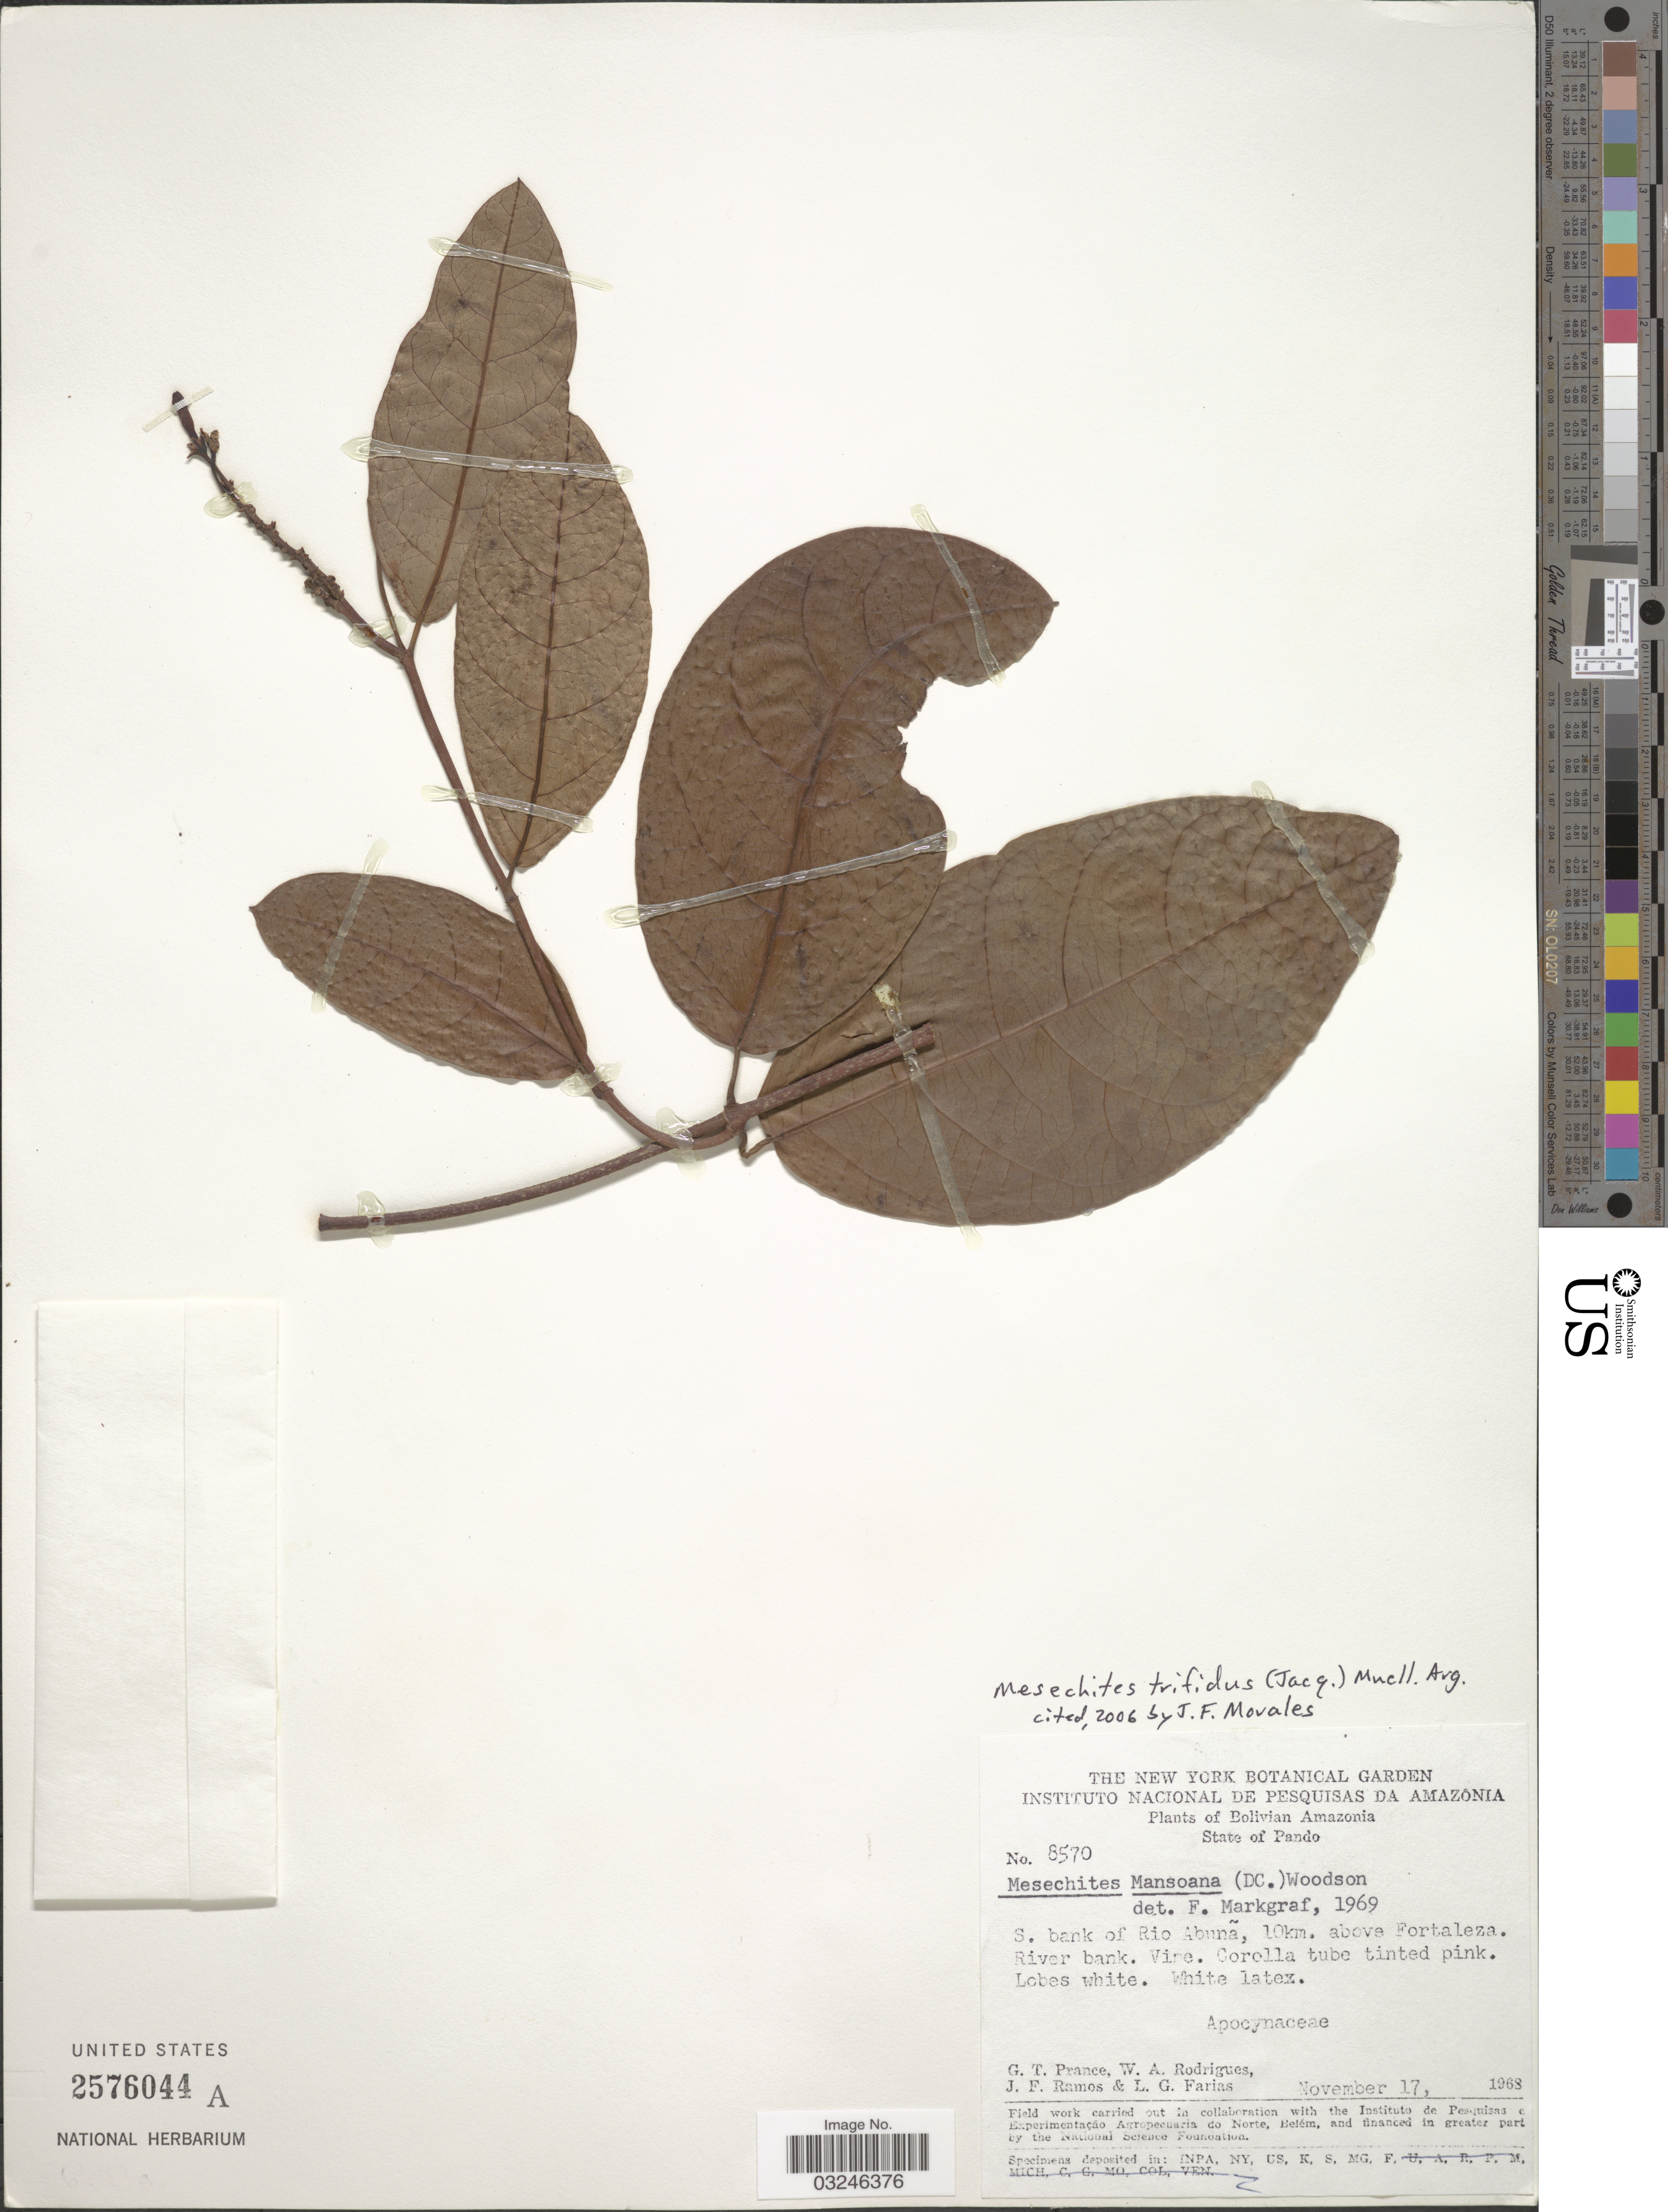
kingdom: Plantae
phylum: Tracheophyta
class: Magnoliopsida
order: Gentianales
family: Apocynaceae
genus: Mesechites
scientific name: Mesechites trifidus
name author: (Jacq.) Müll. Arg.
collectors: G. T. Prance, W. A. Rodrigues, J. F. Ramos & L. G. Farias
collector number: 8570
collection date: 1968-11-17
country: Bolivia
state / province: Pando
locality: Bolivian Amazonia. S. bank of Rio Abuña, 10km. above Fortaleza.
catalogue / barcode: US 2576044A